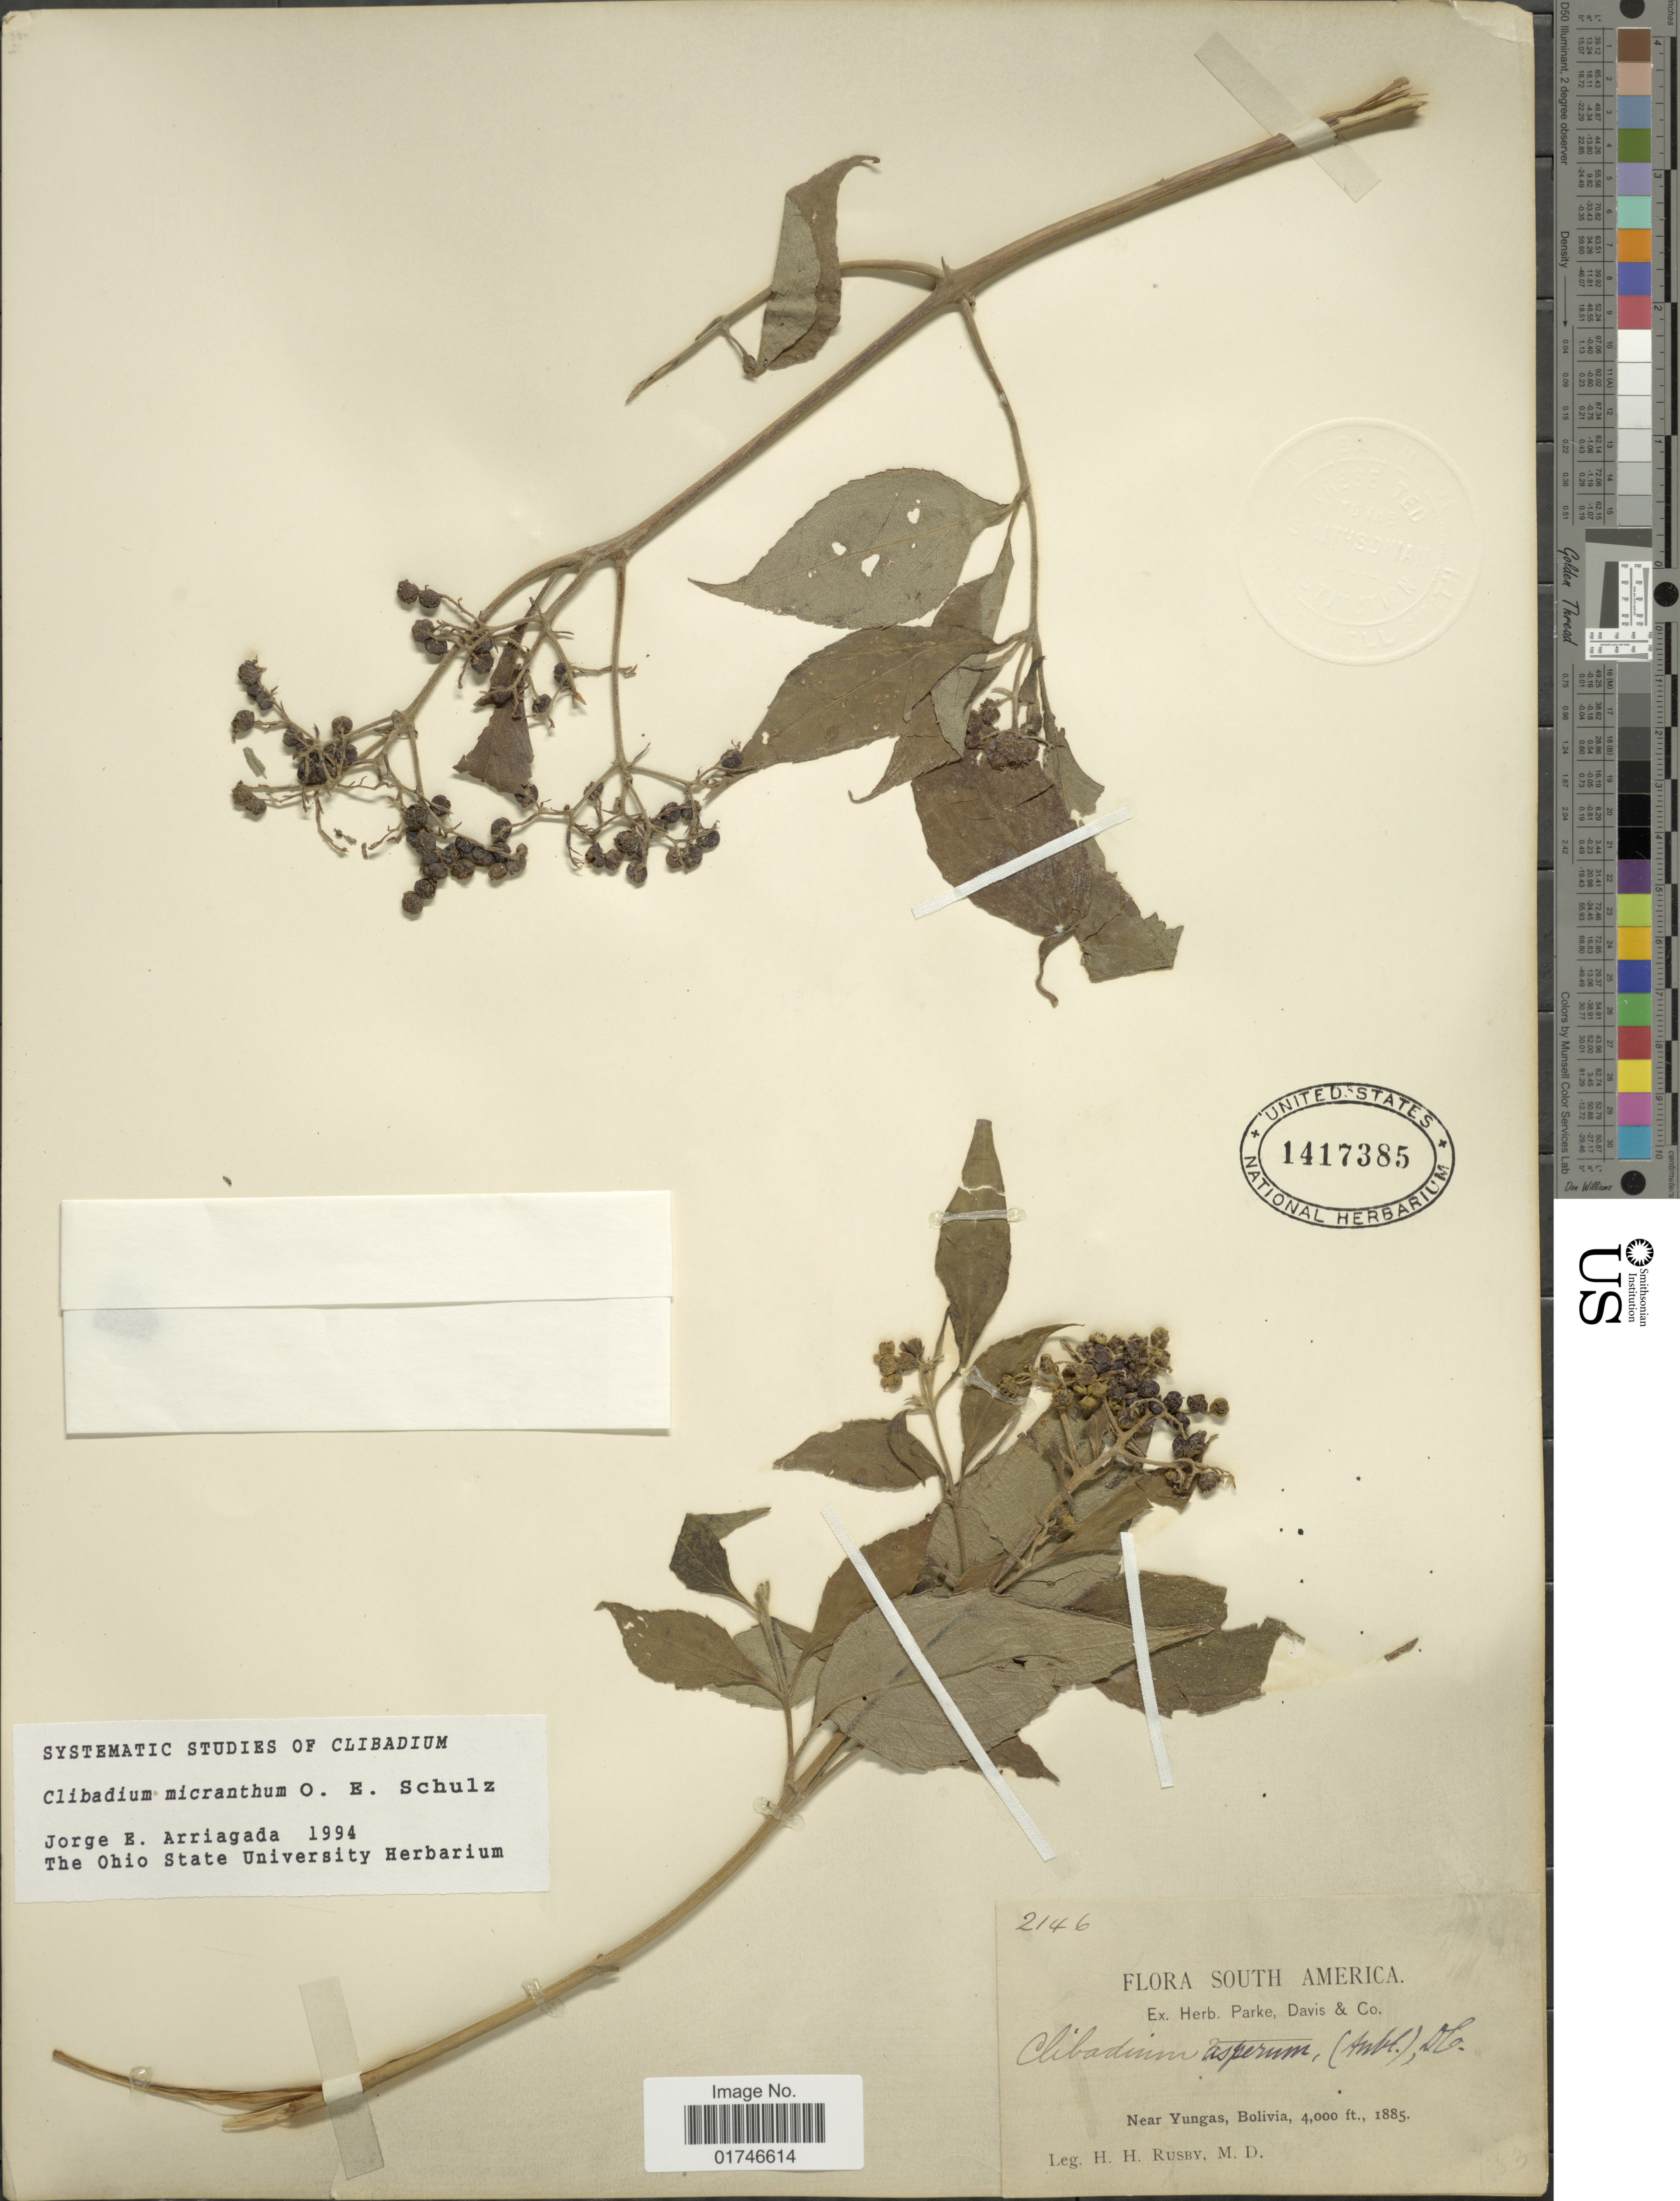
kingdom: Plantae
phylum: Tracheophyta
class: Magnoliopsida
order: Asterales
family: Asteraceae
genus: Clibadium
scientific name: Clibadium micranthum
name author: O.E. Schulz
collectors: H. H. Rusby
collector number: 2146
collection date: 1885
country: Bolivia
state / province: La Paz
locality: Near Yungas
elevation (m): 1219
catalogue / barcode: US 1417385